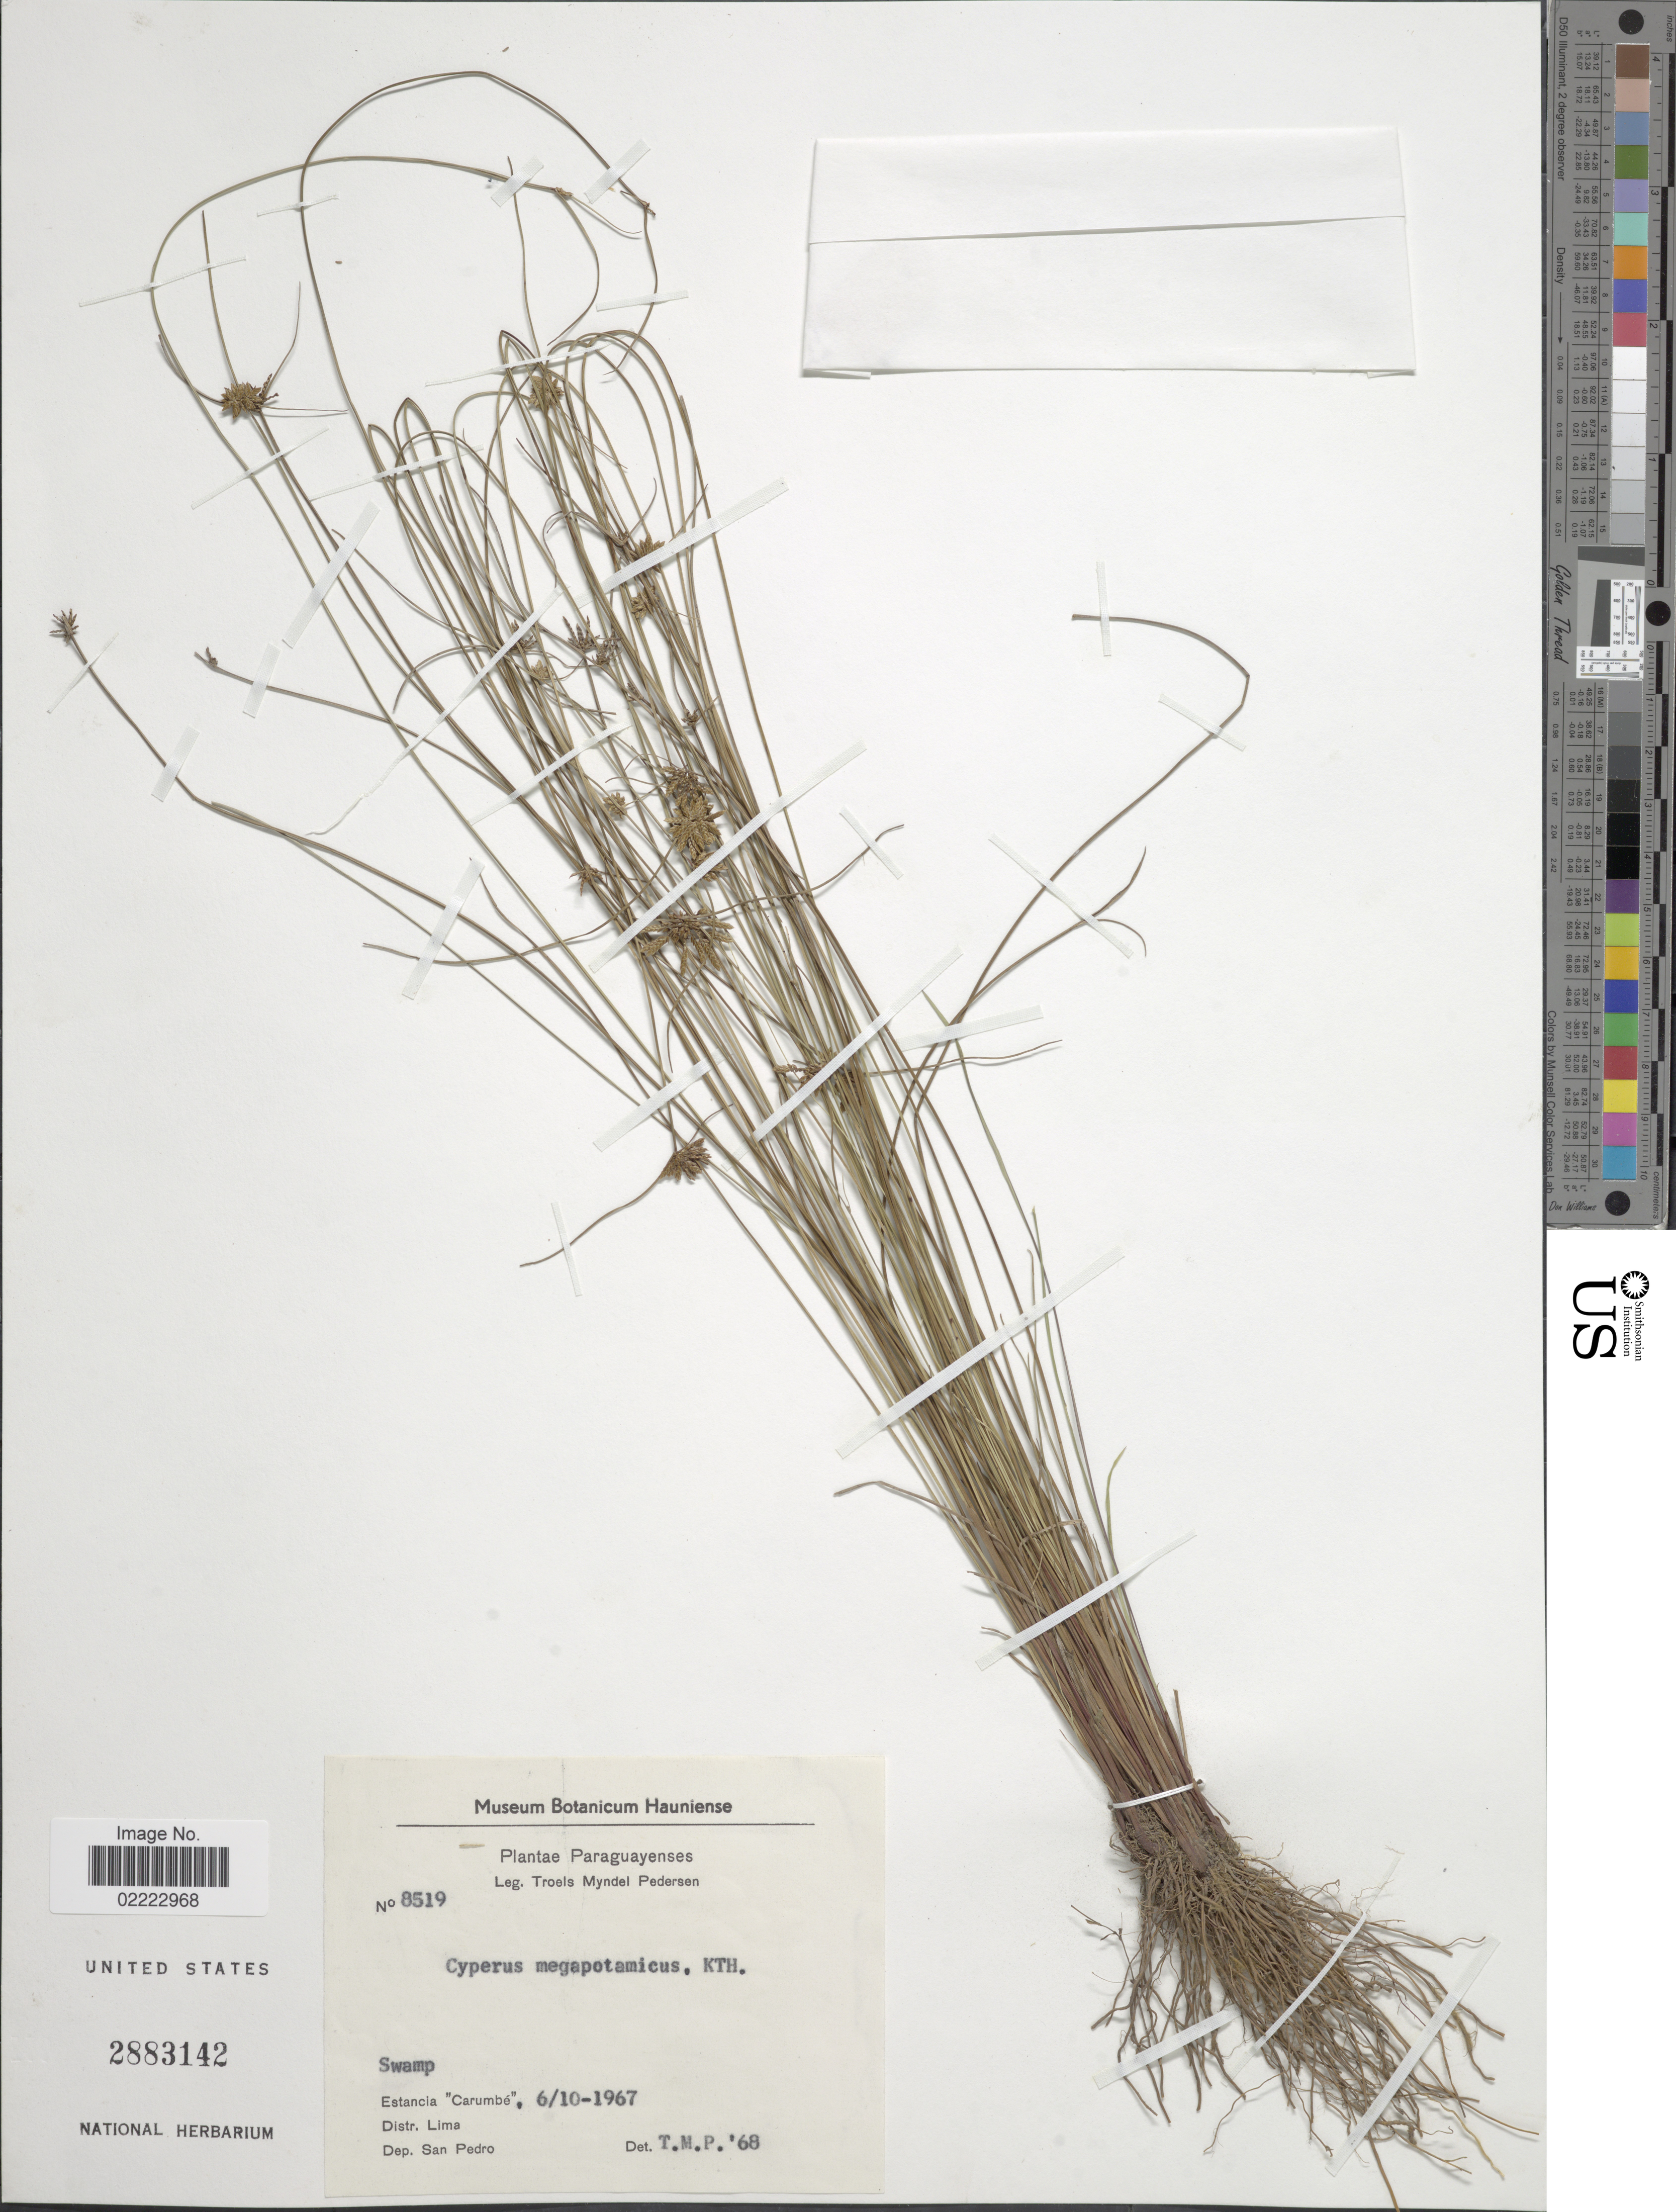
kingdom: Plantae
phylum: Tracheophyta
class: Liliopsida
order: Poales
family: Cyperaceae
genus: Cyperus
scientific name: Cyperus megapotamicus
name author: (A. Dietr.) Kunth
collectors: T. Pederson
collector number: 8519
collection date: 1967-12-06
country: Paraguay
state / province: San Pedro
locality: Estancia "Carumbe", Distr. Lima.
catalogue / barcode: US 2883142